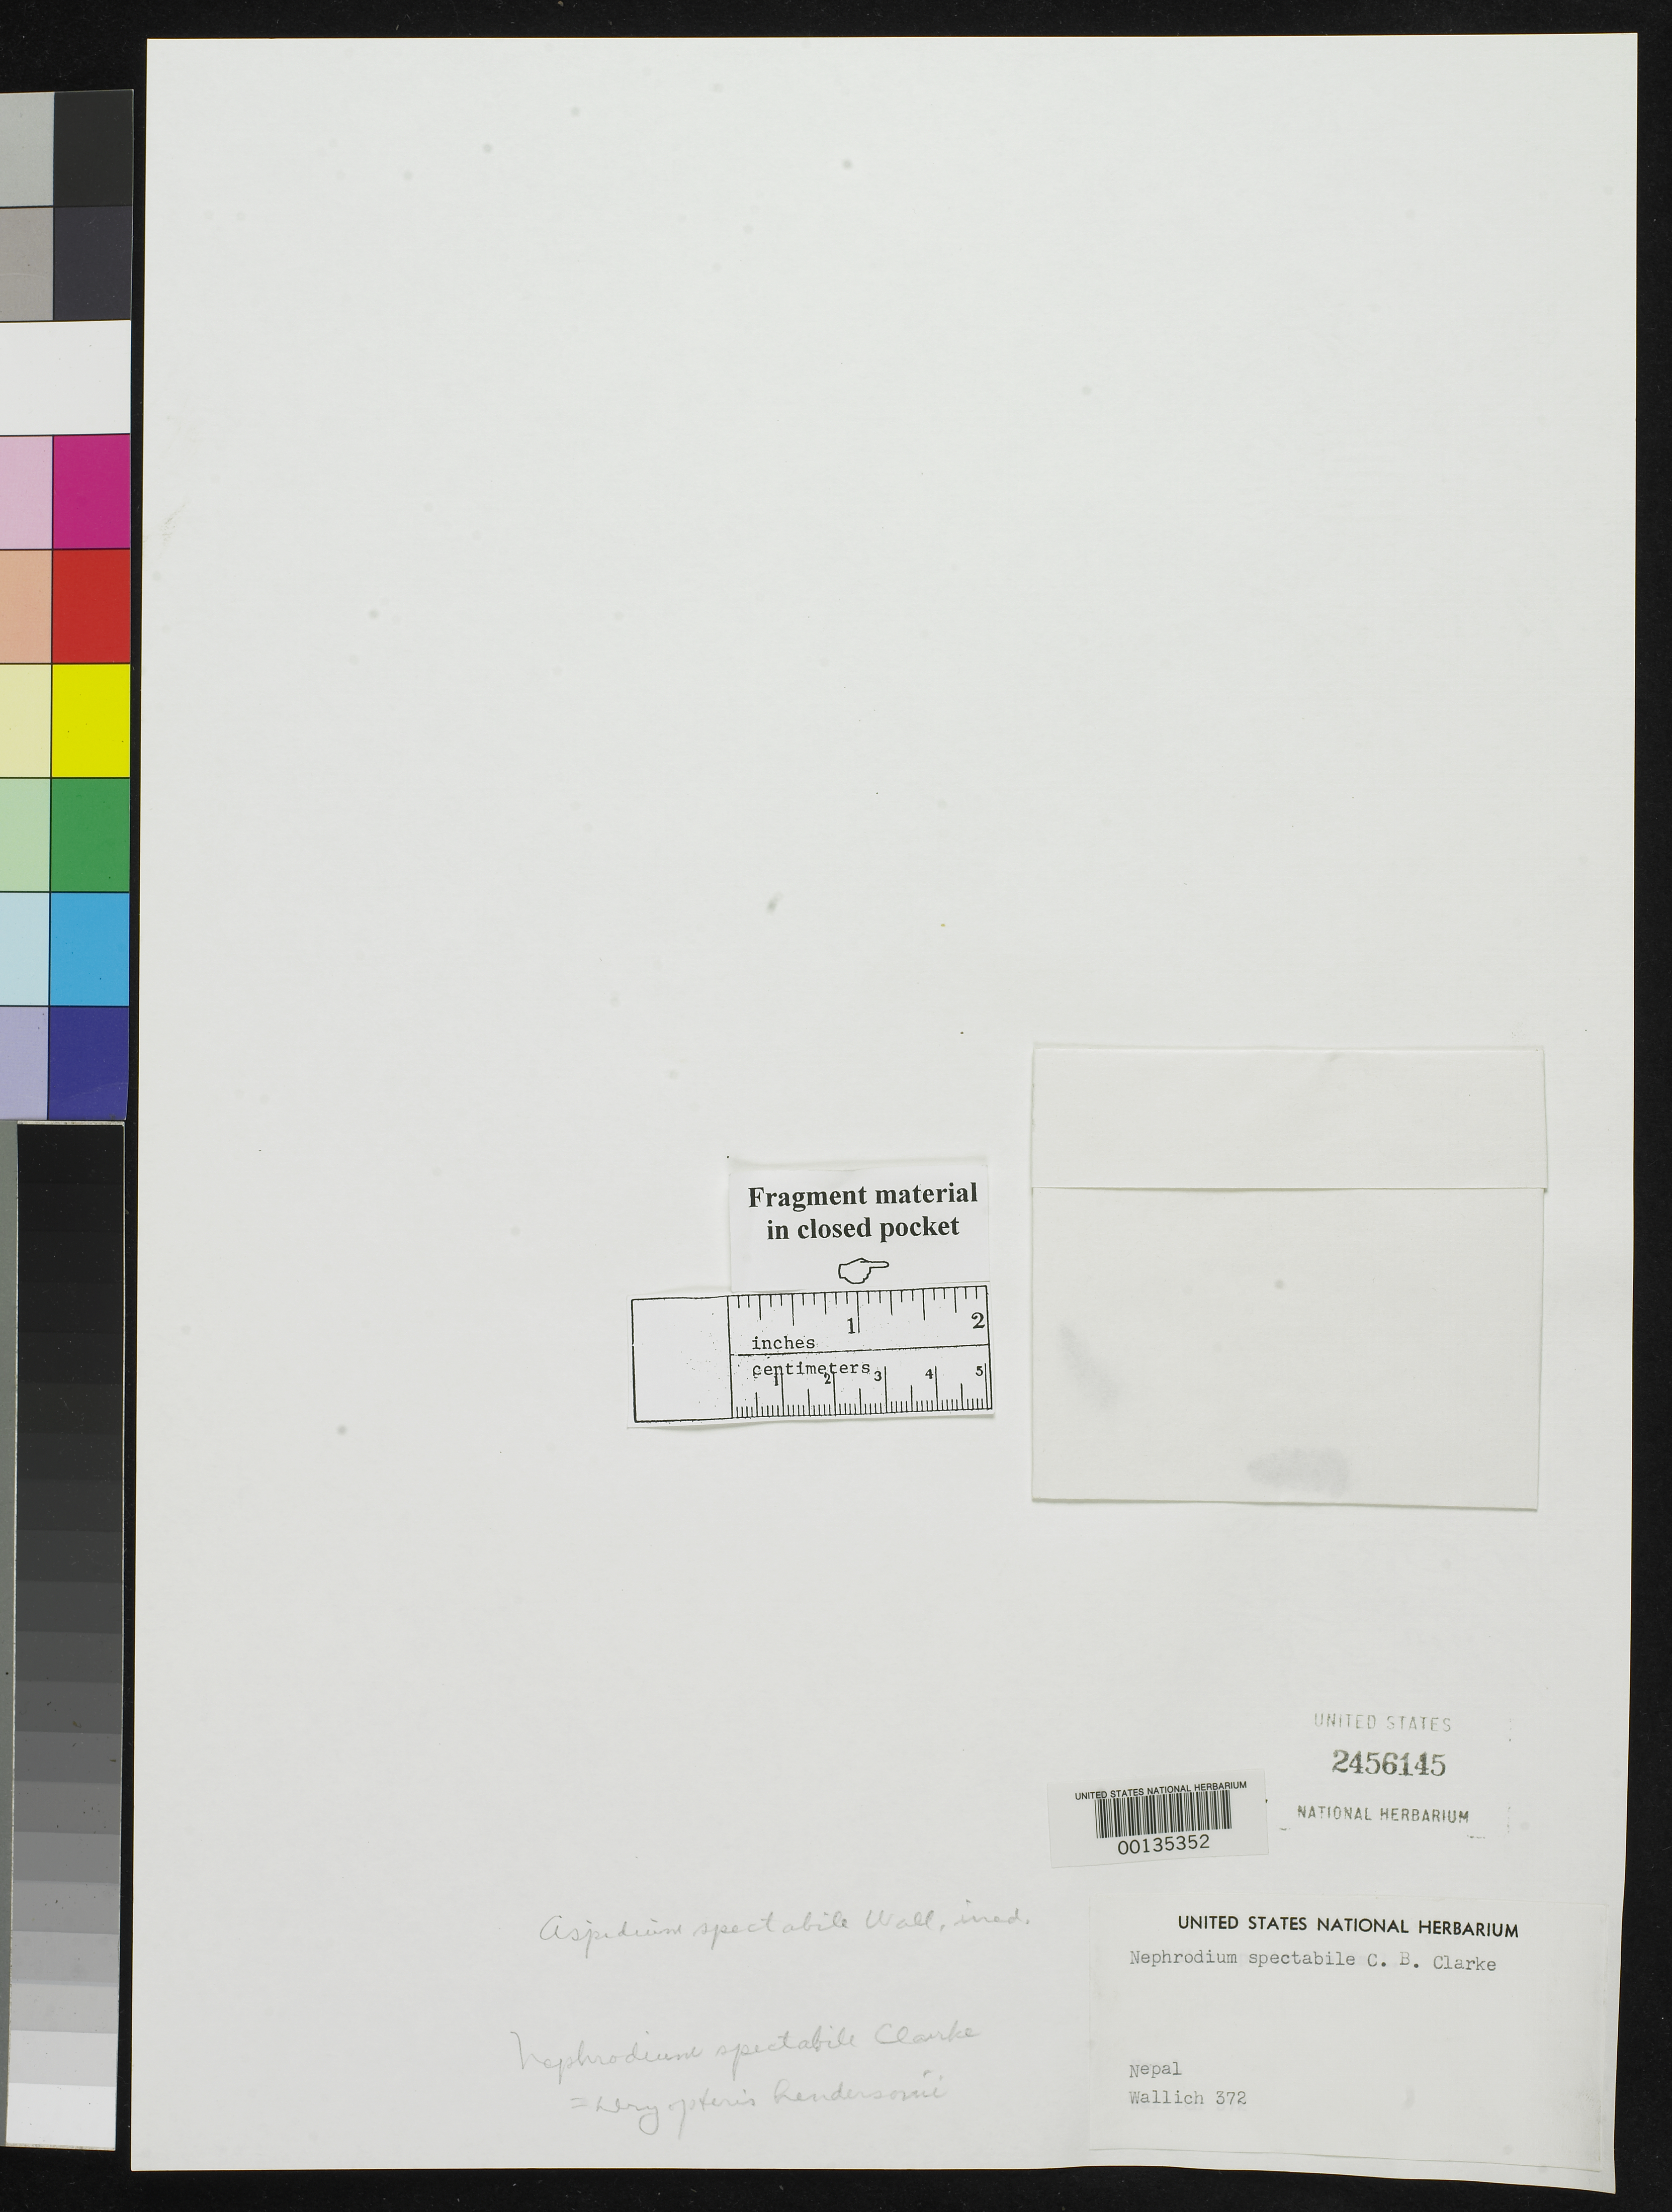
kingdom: Plantae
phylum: Tracheophyta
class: Polypodiopsida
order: Polypodiales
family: Dryopteridaceae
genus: Nephrodium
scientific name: Nephrodium spectabile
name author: C.B. Clarke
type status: Isotype Fragment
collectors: N. Wallich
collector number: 372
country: Nepal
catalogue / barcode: US 2456145